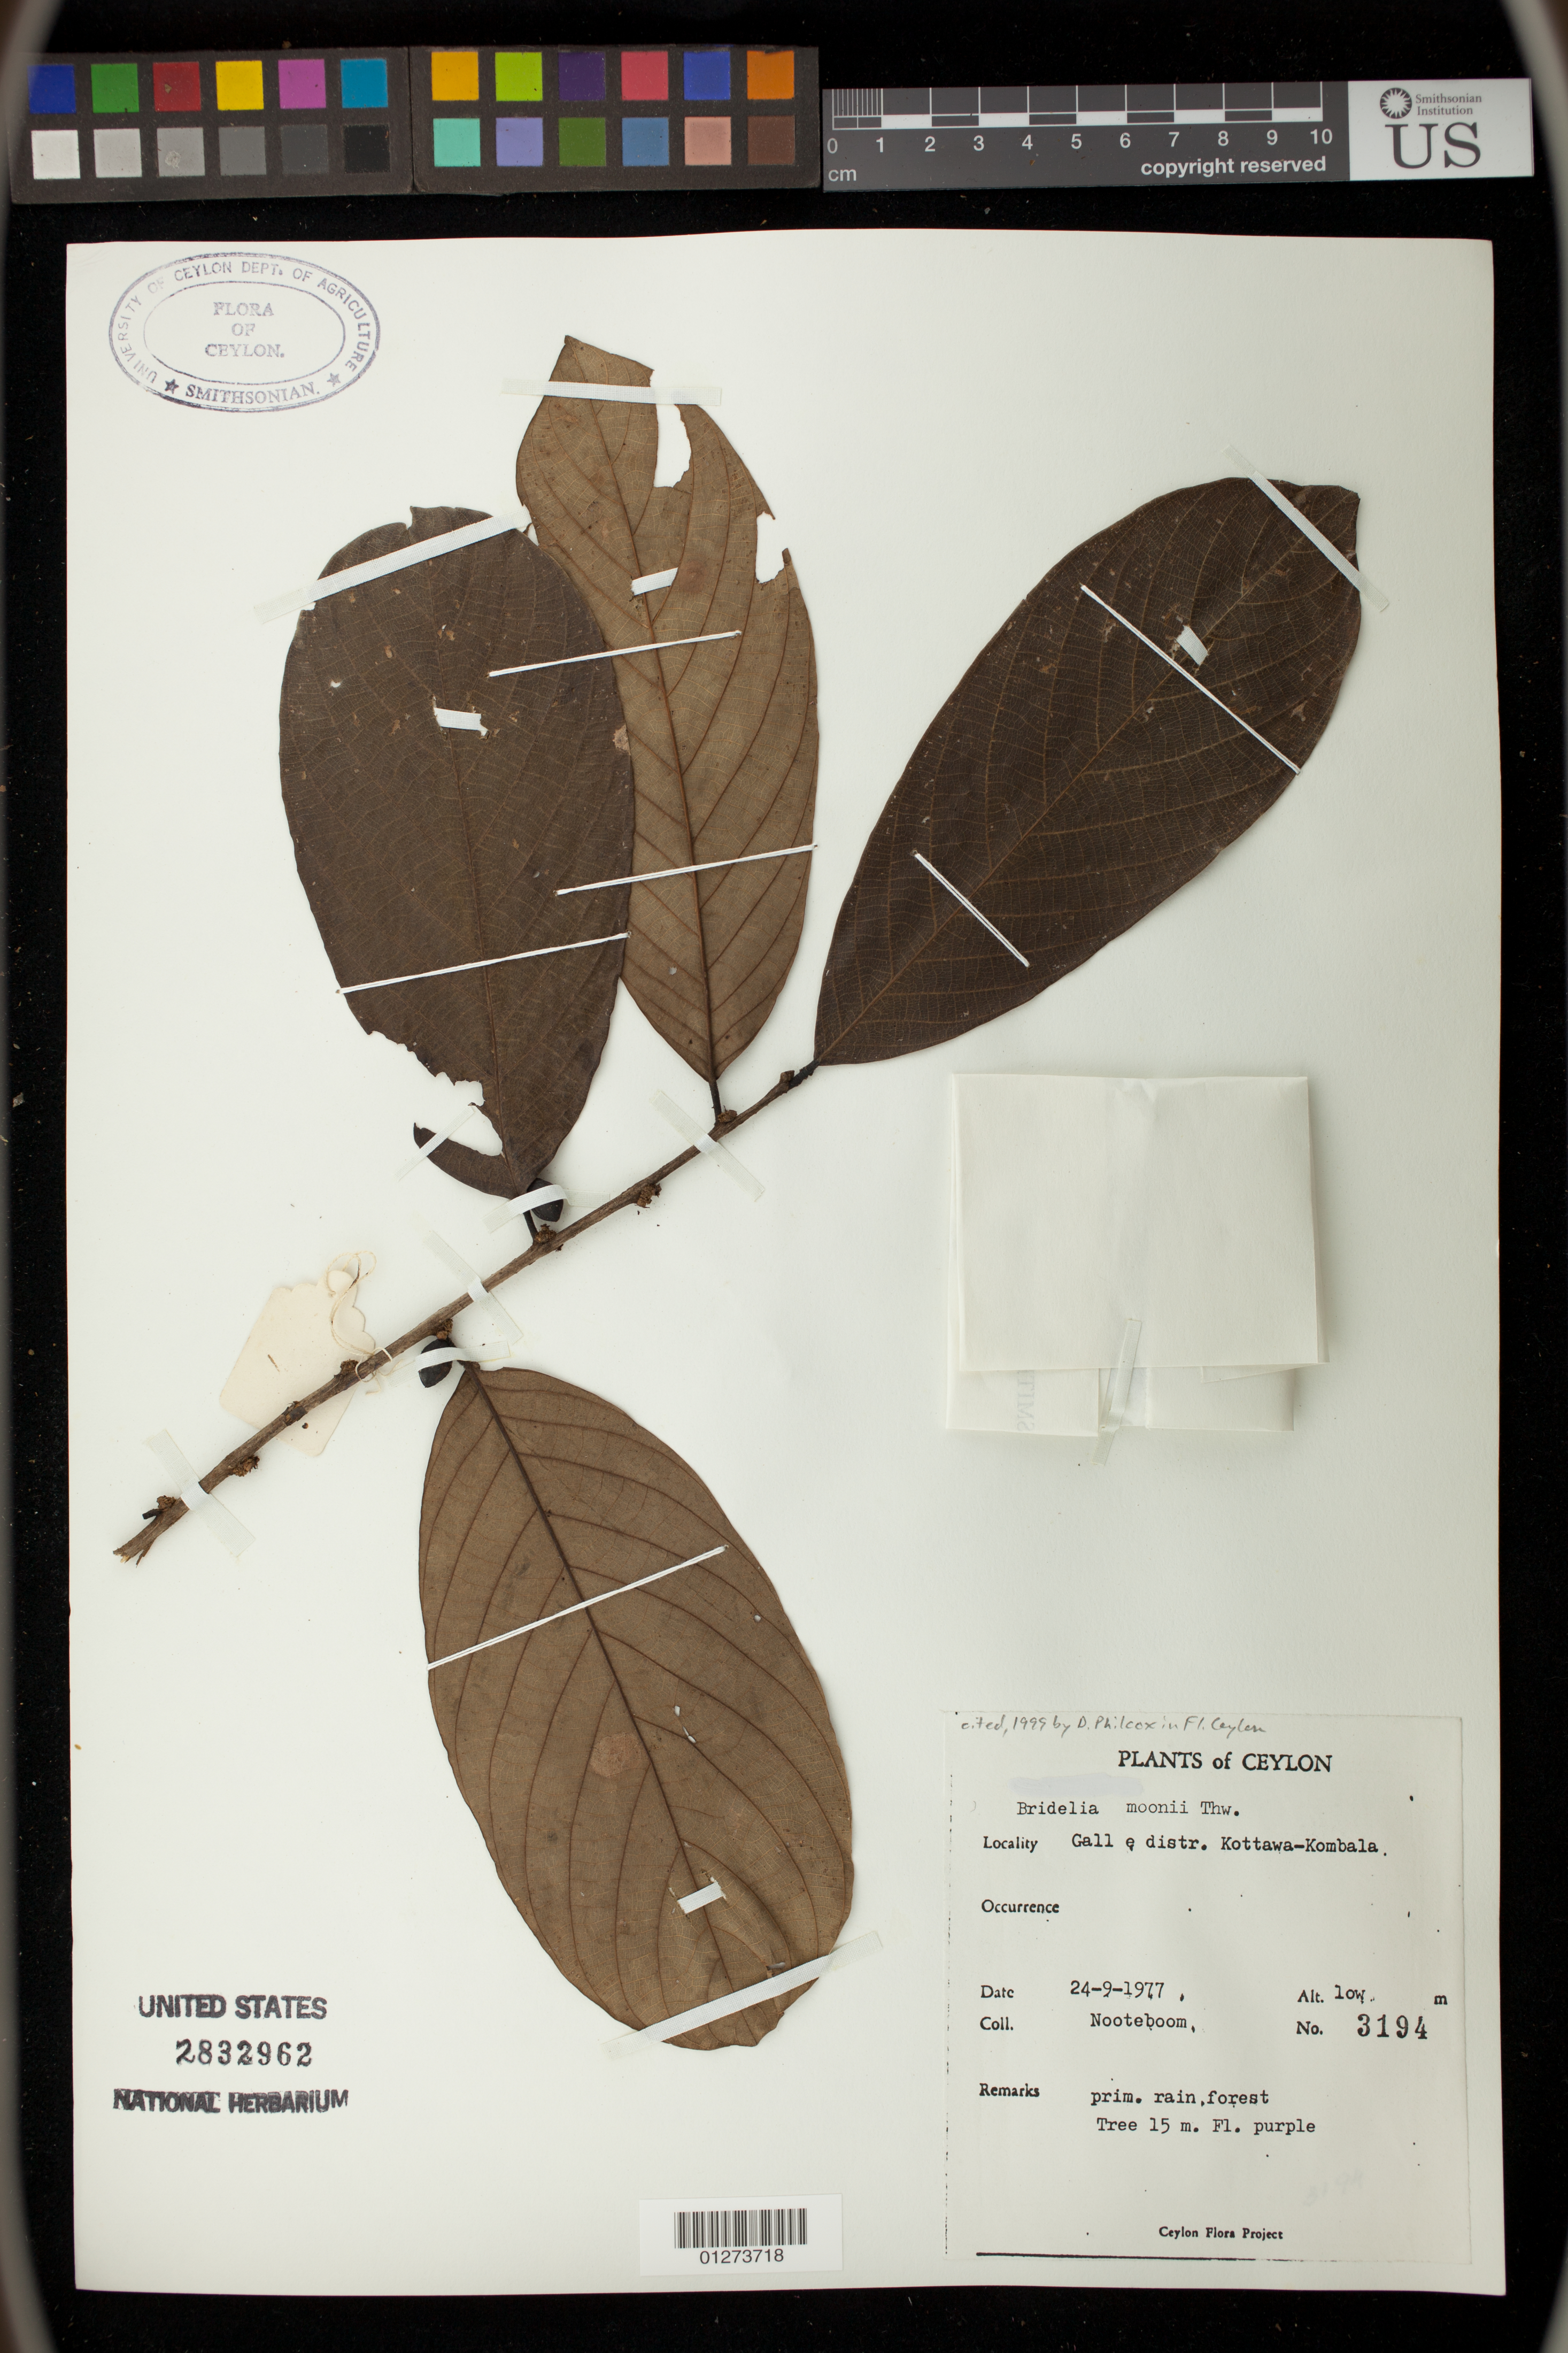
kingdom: Plantae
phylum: Tracheophyta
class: Magnoliopsida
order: Malpighiales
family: Phyllanthaceae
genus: Bridelia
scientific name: Bridelia moonii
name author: Thwaites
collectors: Nooteboom, --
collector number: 3194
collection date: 1977-09-24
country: Sri Lanka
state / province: Southern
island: Ceylon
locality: Ceylon. Galle distr. Kottawa-Kombala.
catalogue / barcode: US 2832962